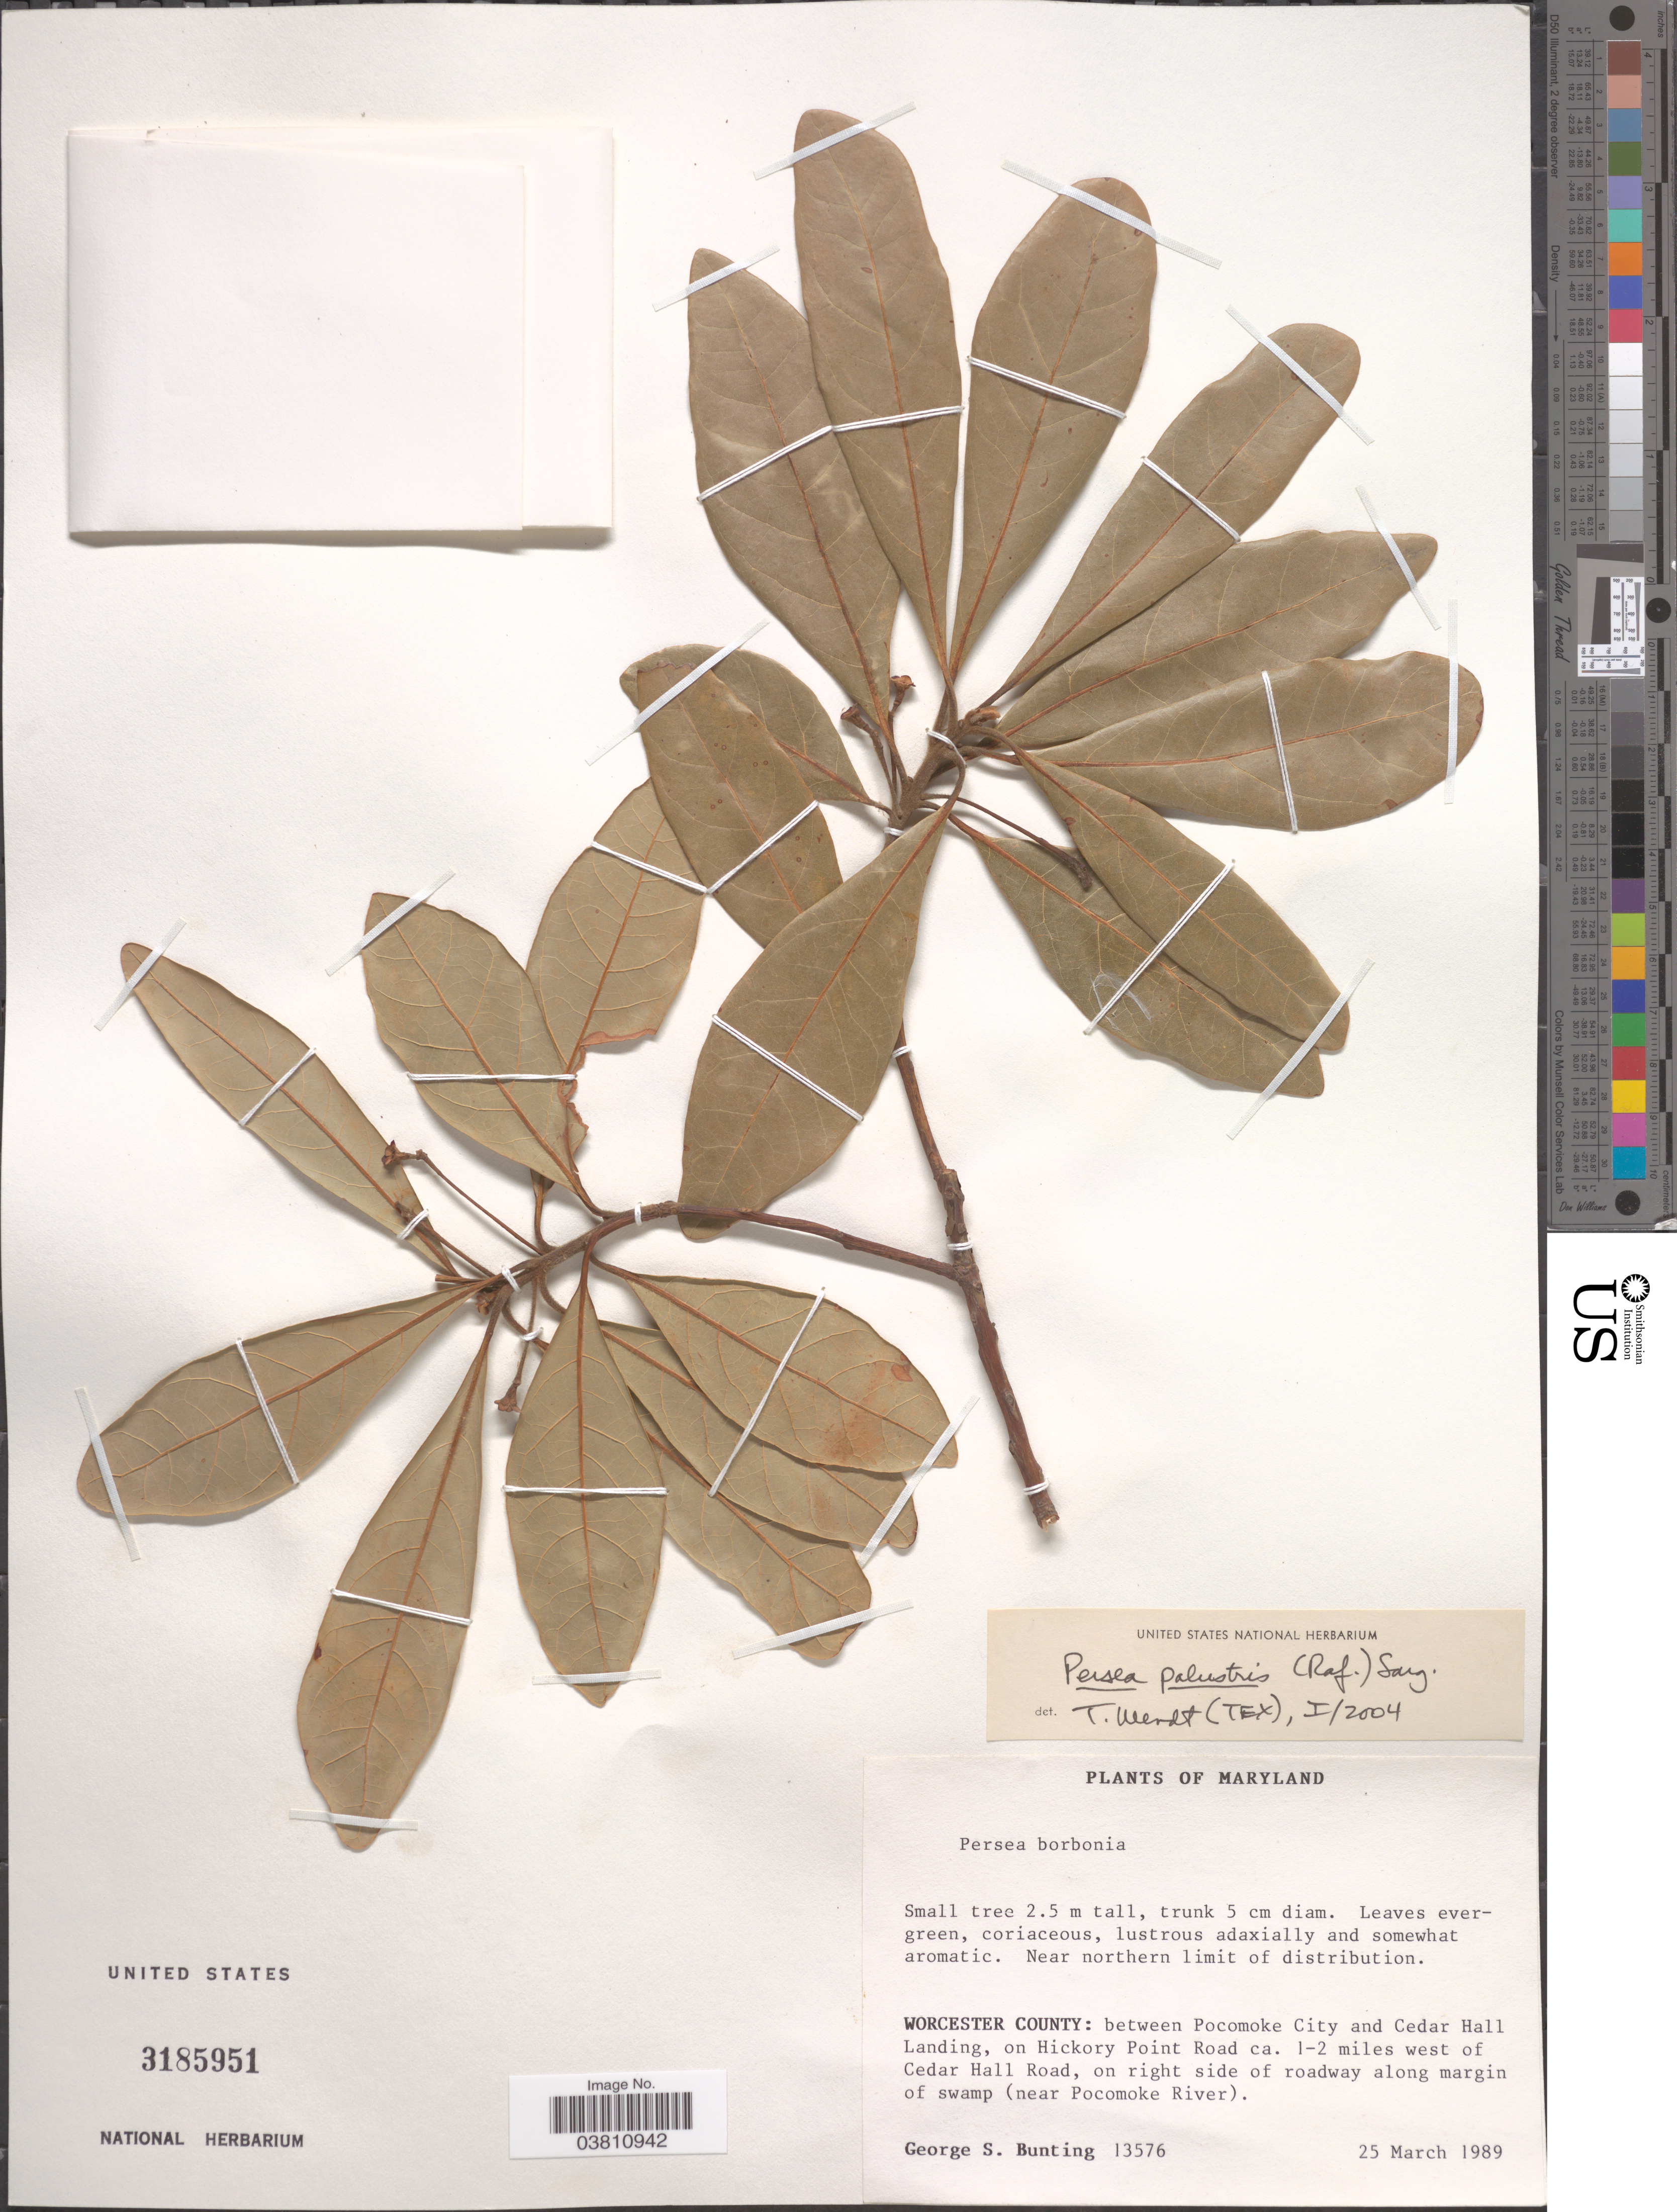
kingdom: Plantae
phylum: Tracheophyta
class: Magnoliopsida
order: Laurales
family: Lauraceae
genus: Persea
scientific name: Persea palustris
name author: (Raf.) Sarg.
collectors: G. S. Bunting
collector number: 13576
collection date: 1989-03-25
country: United States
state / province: Maryland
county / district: Worcester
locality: Worcester County: between Pocomoke City and Cedar Hall Landing, on Hickory Point Road, ca. 1-2 miles west of Cedar Hall Road, on right side of roadway along margin of swamp (near Pocomoke River).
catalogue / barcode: US 3185951